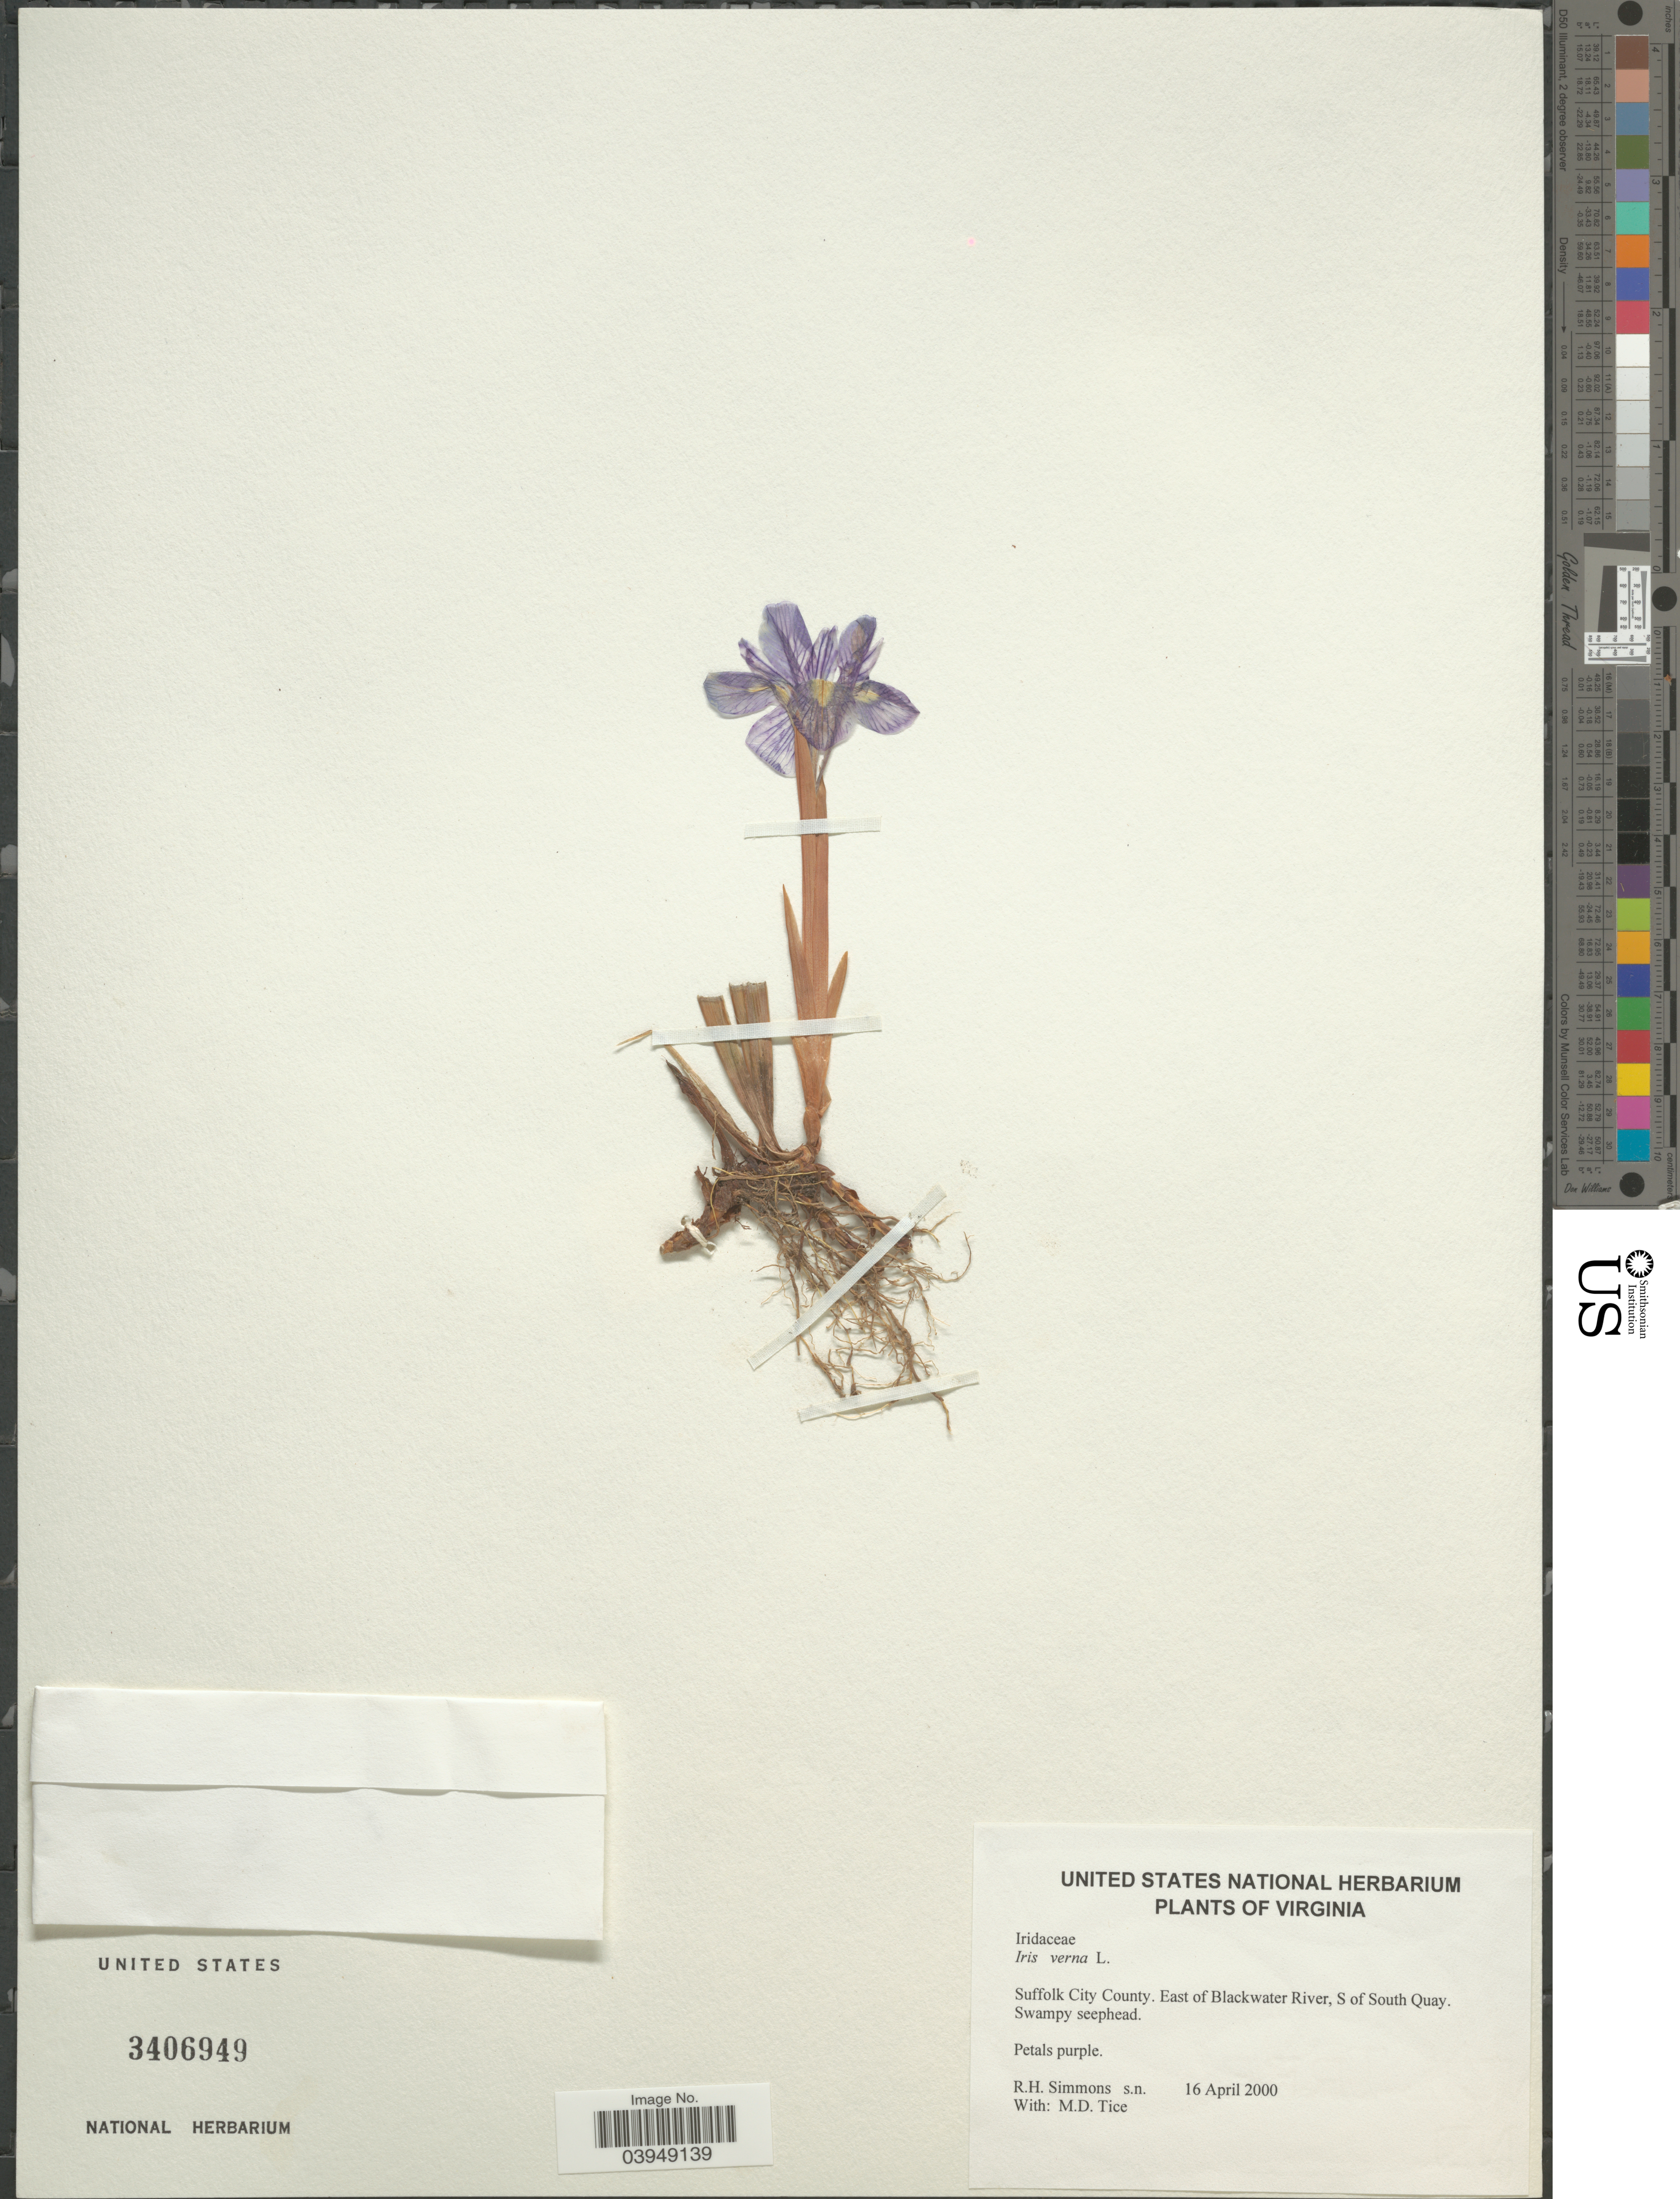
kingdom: Plantae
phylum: Tracheophyta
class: Liliopsida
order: Asparagales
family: Iridaceae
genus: Iris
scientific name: Iris verna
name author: L.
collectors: R. H. Simmons & M. Tice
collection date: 2000-04-16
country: United States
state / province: Virginia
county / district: City of Suffolk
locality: Suffolk City County. East of Blackwater River, S of South Quay.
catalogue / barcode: US 3406949